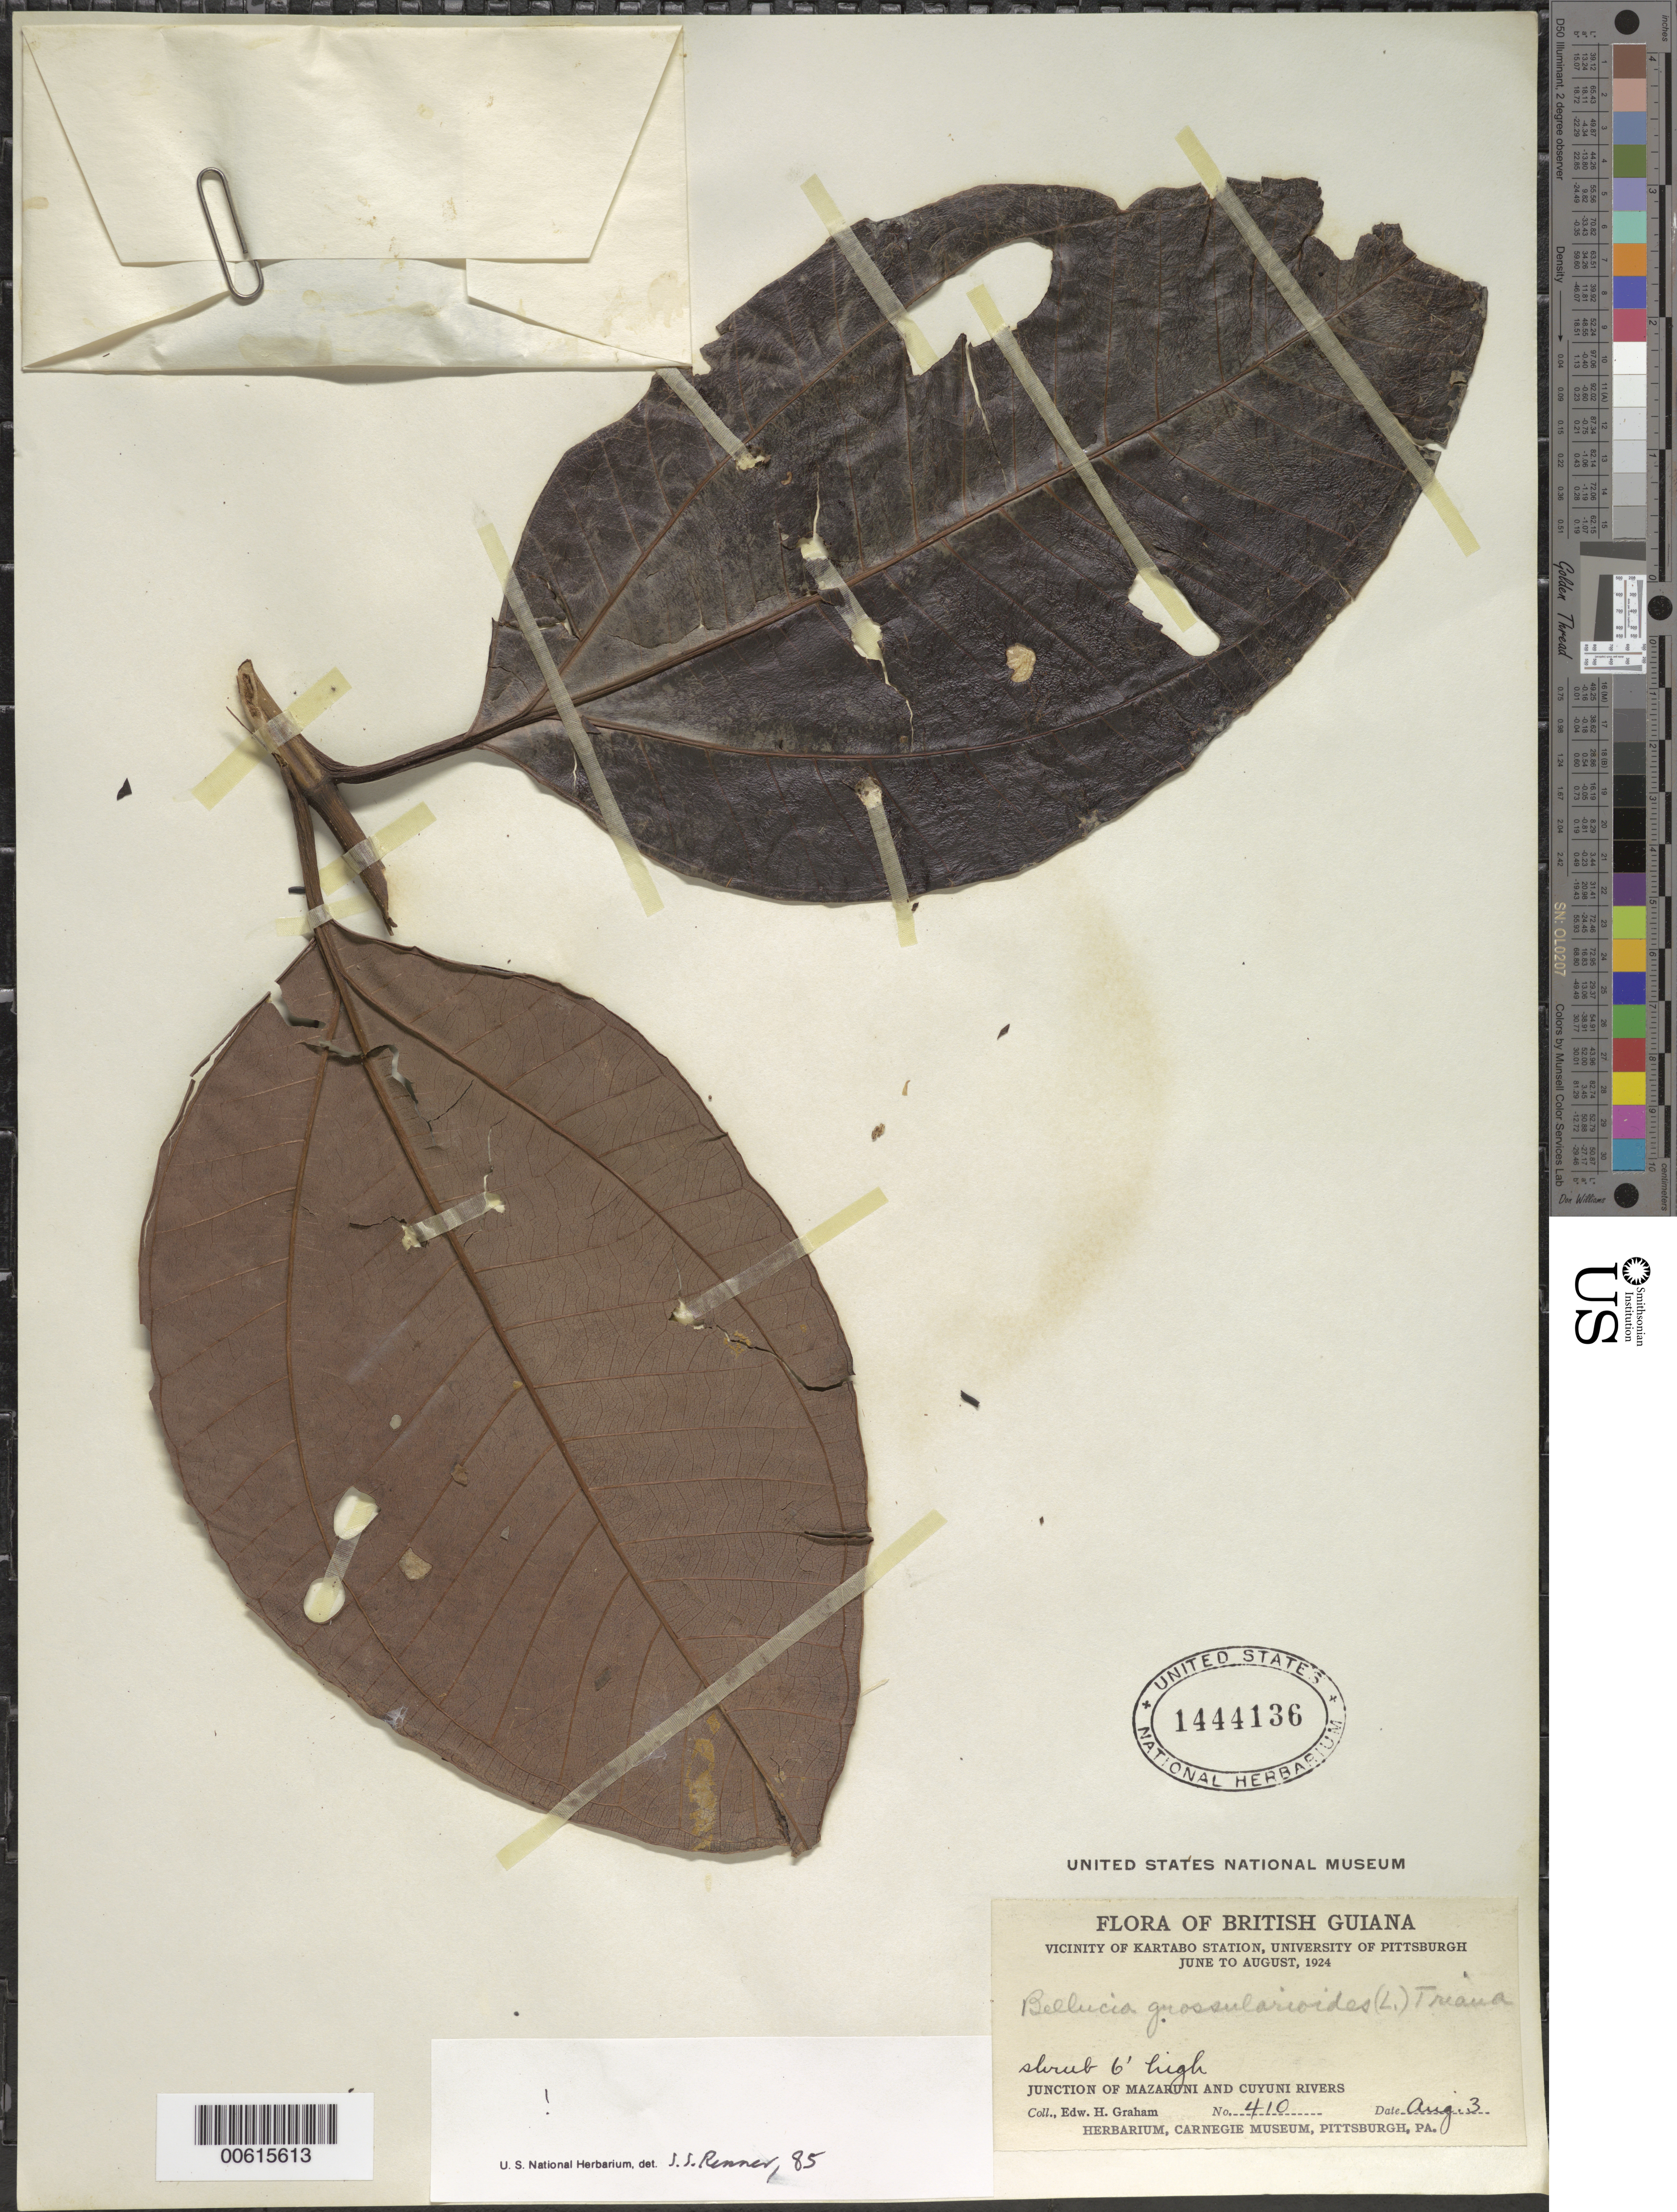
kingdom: Plantae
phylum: Tracheophyta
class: Magnoliopsida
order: Myrtales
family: Melastomataceae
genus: Bellucia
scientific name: Bellucia grossularioides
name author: (L.) Triana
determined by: Renner, S. S.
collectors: E. H. Graham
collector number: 410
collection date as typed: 3-Aug-24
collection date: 1924-08-03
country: Guyana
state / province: Cuyuni-Mazaruni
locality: Kartabo Station vic., Camaria Road, junction of Mazaruni and Cuyuni Rivers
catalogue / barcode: US 1444136